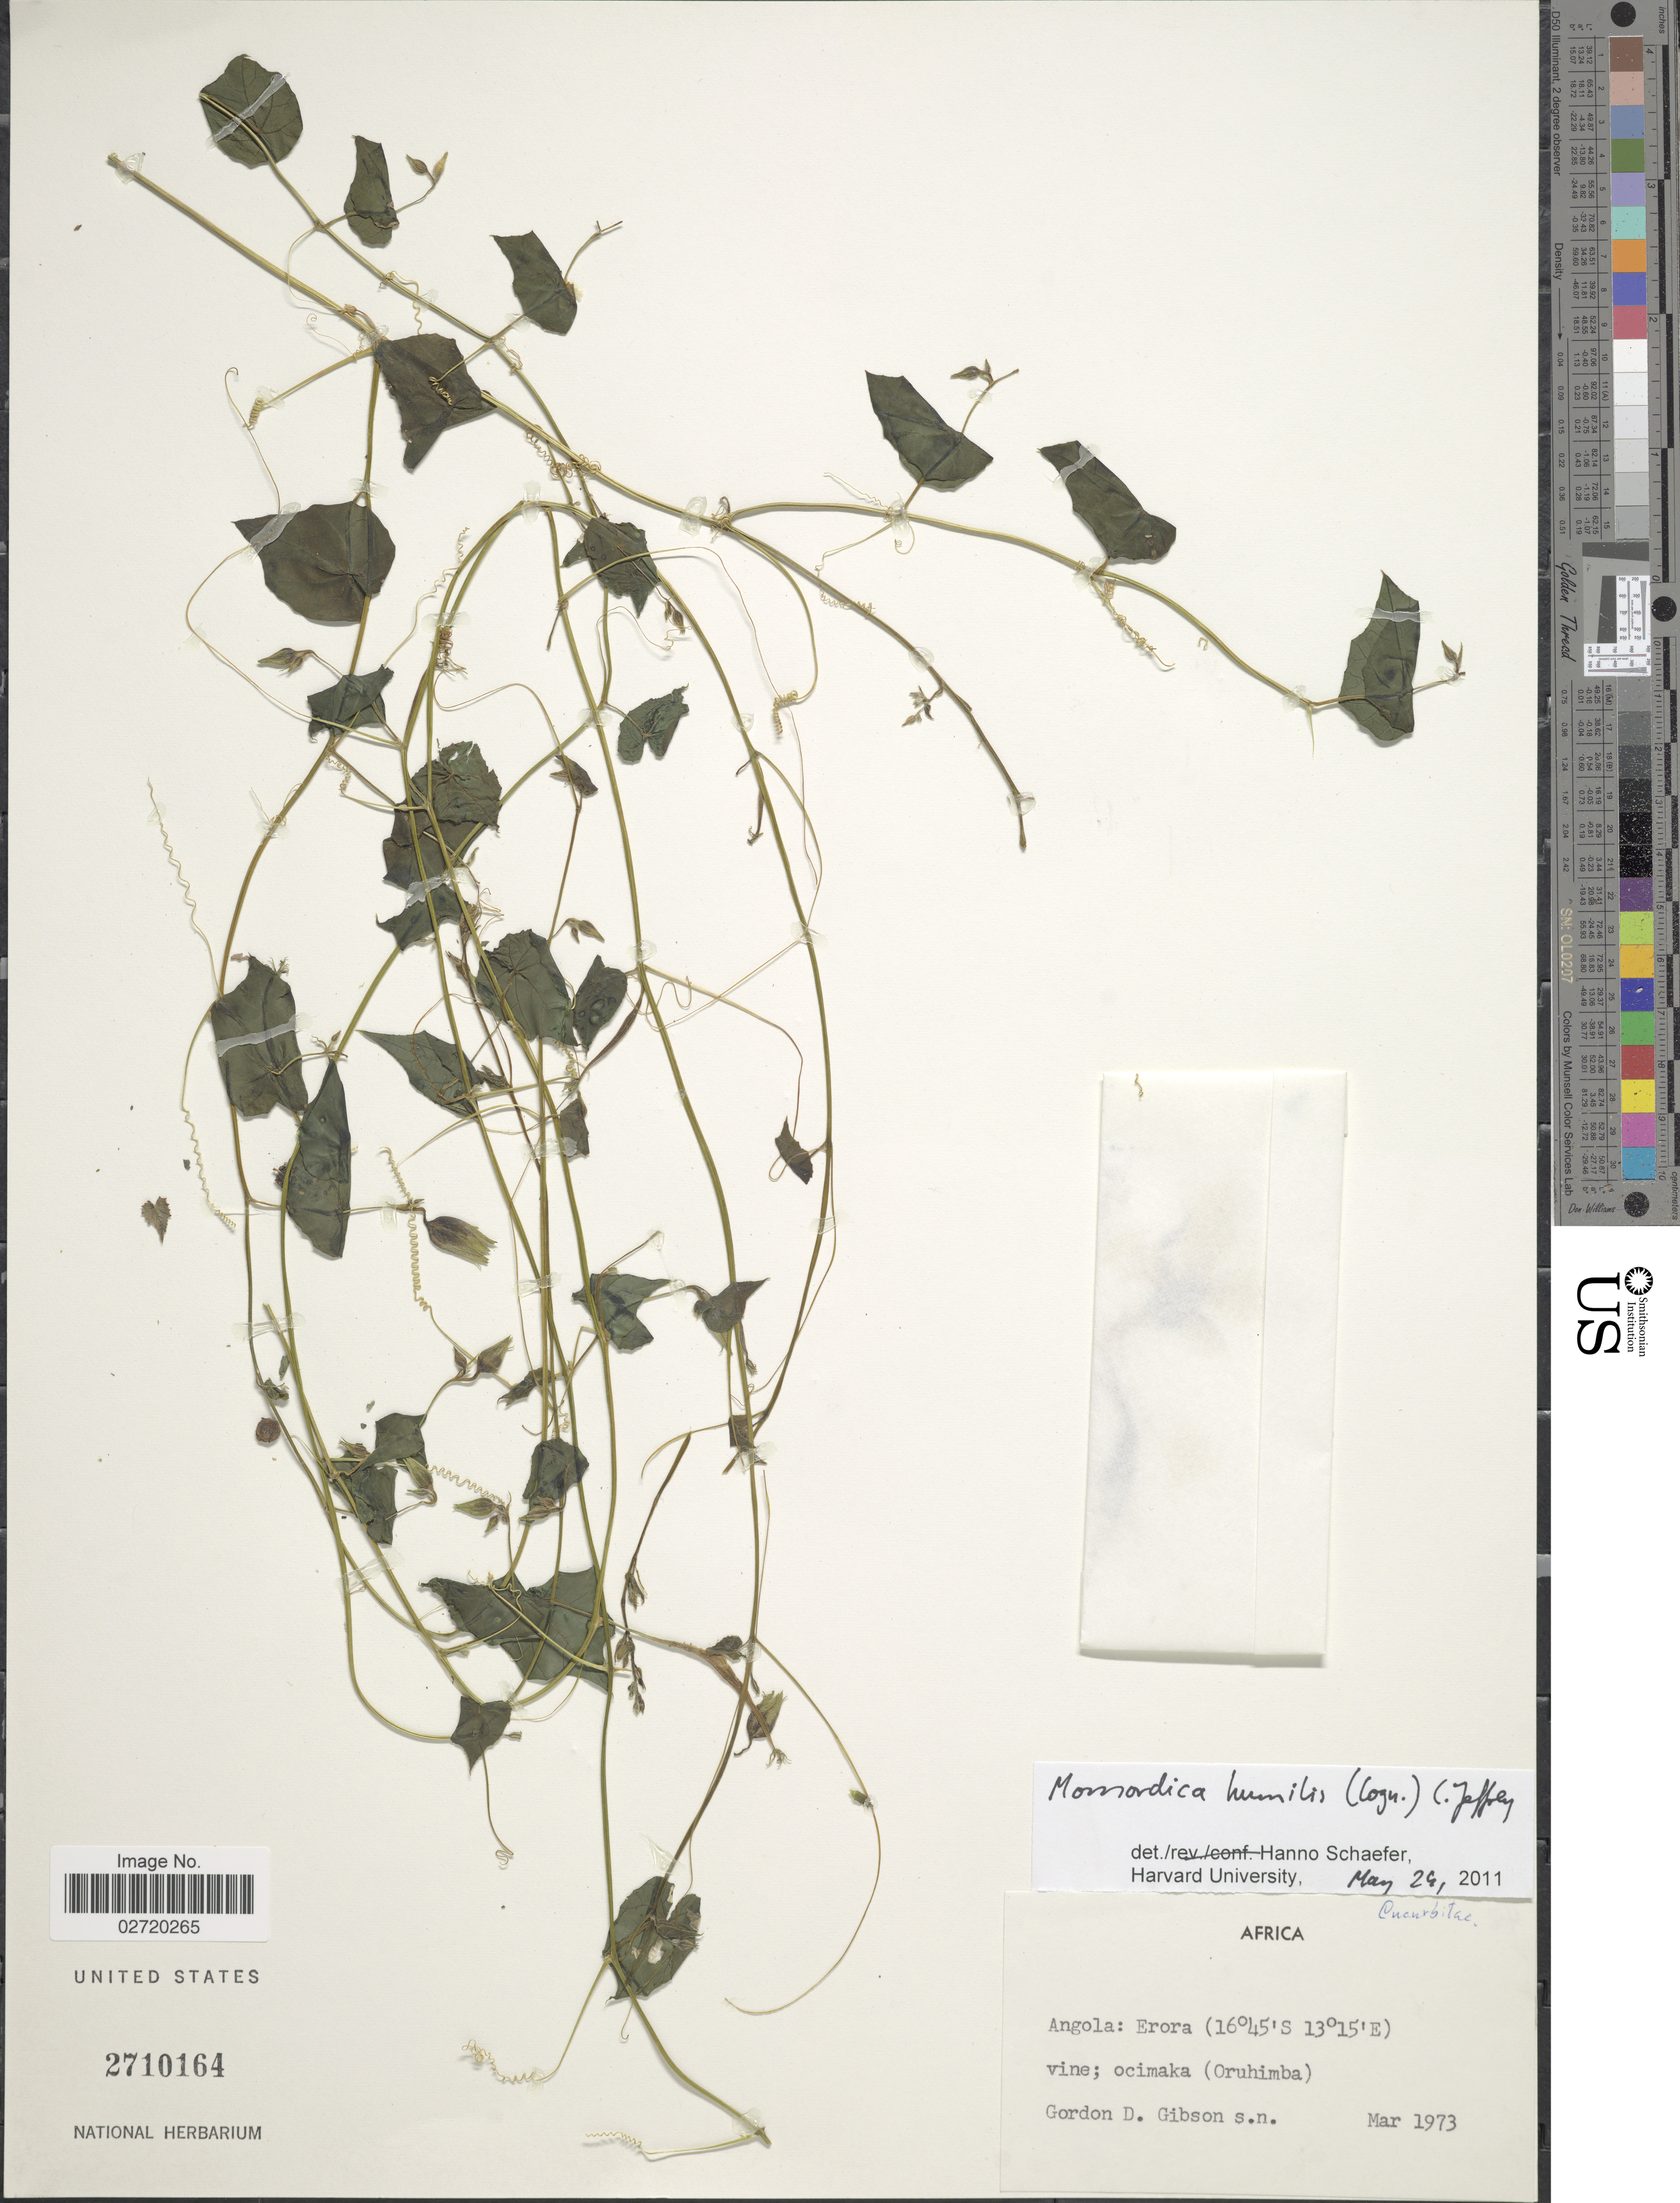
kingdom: Plantae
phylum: Tracheophyta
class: Magnoliopsida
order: Cucurbitales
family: Cucurbitaceae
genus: Momordica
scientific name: Momordica humilis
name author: (Cogn. ex Schinz) C. Jeffrey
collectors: G. D. Gibson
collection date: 1973-03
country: Angola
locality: Angola: Erora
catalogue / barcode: US 2710164